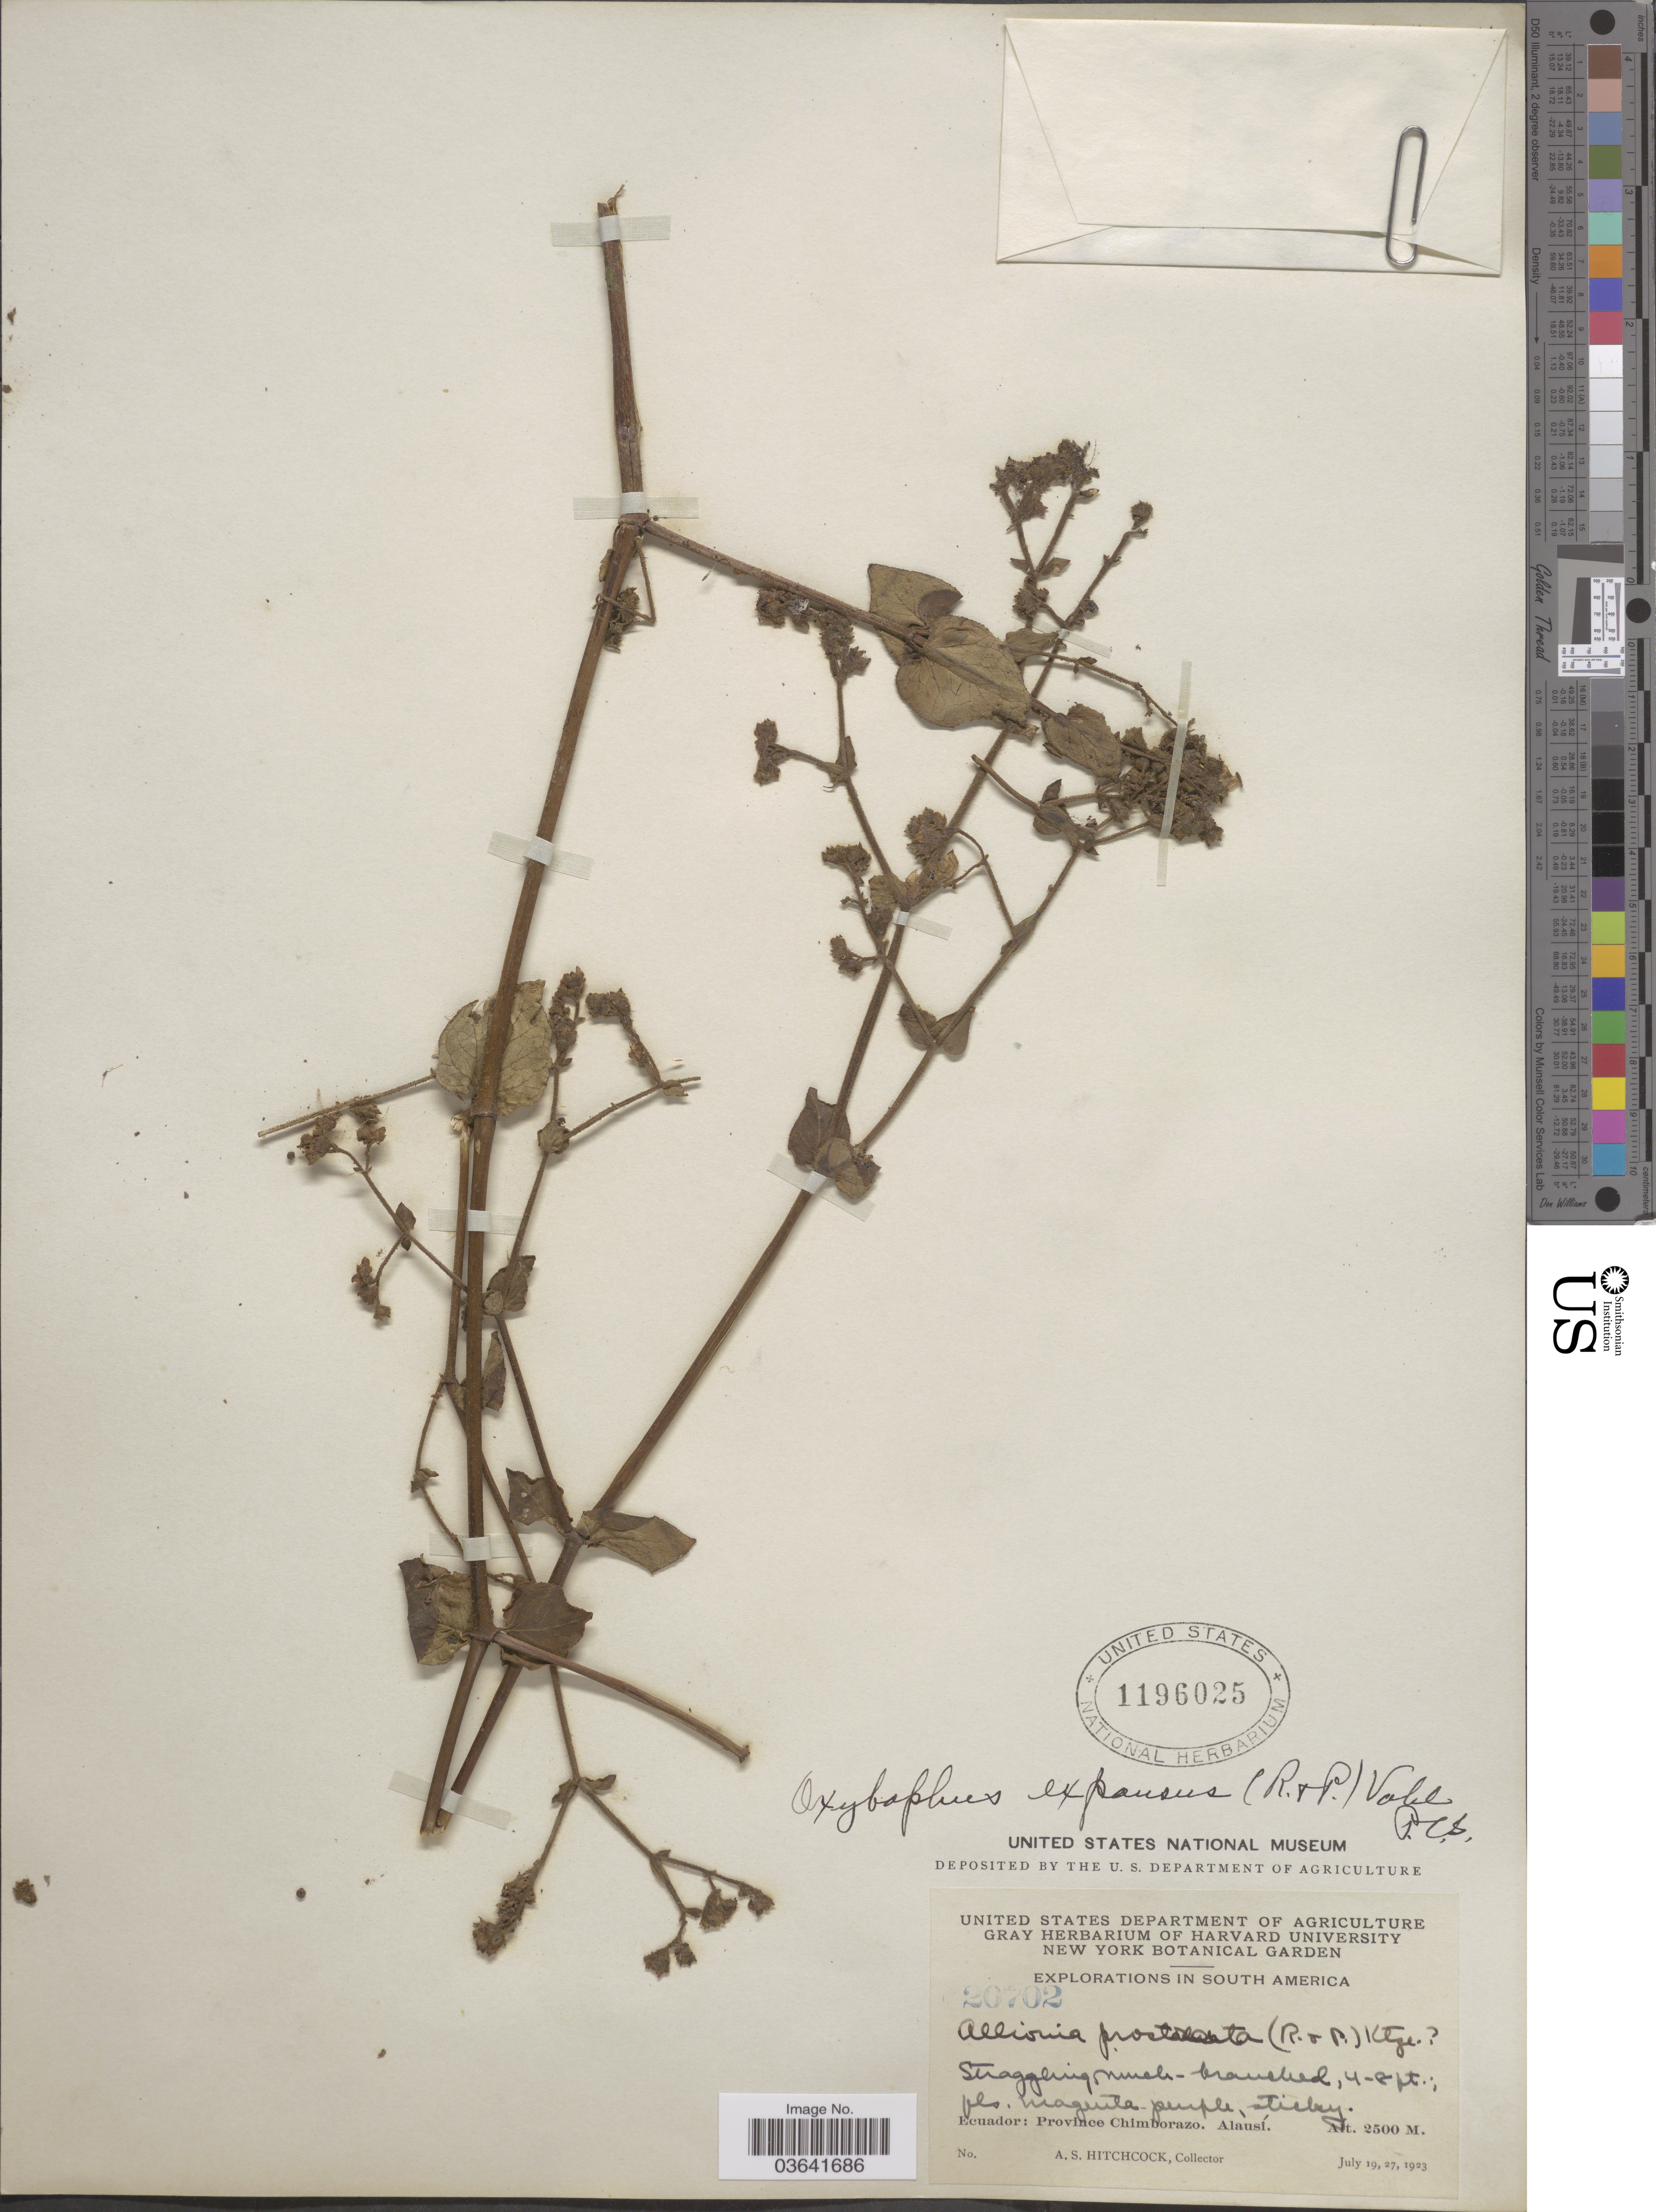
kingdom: Plantae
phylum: Tracheophyta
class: Magnoliopsida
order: Caryophyllales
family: Nyctaginaceae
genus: Mirabilis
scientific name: Mirabilis expansa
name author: (Ruiz & Pav.) Standl.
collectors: A. S. Hitchcock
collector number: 20702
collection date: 1923-07-19/1923-07-27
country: Ecuador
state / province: Chimborazo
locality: Alausí.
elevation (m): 2500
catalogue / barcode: US 1196025